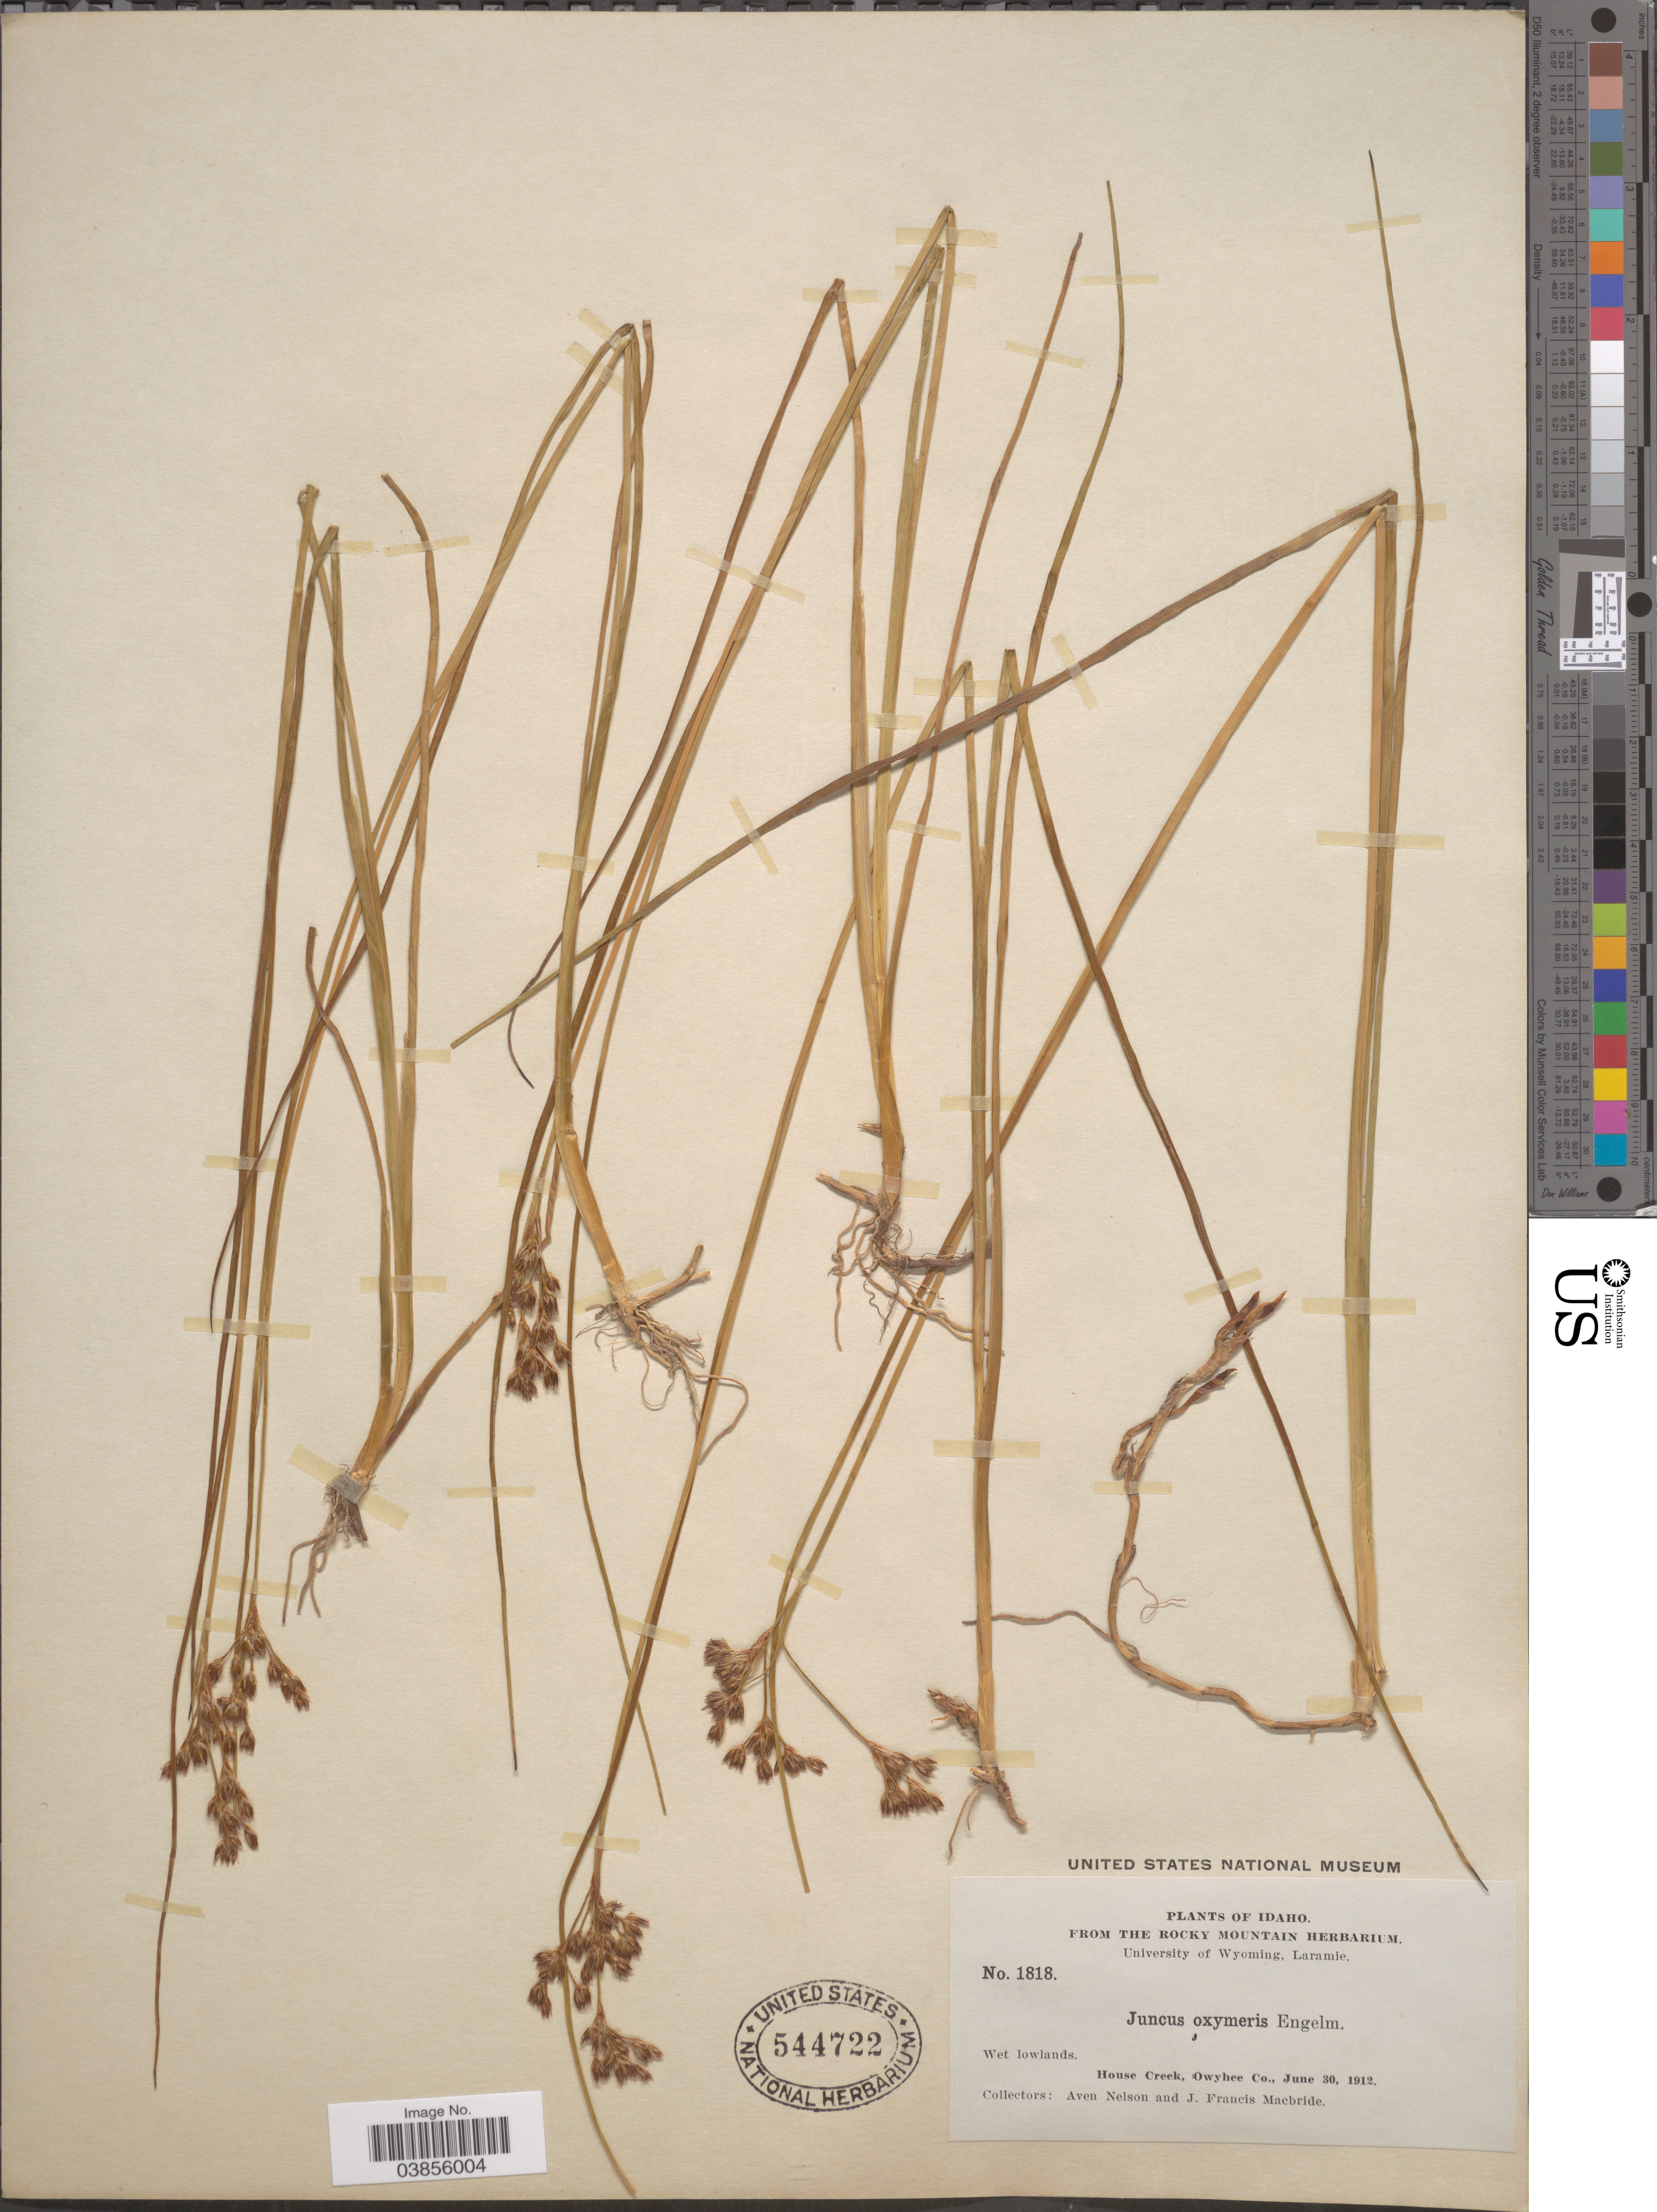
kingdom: Plantae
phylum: Tracheophyta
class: Liliopsida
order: Poales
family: Juncaceae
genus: Juncus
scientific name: Juncus oxymeris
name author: Engelm.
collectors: A. Nelson & J. F. Macbride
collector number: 1818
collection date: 1912-06-30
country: United States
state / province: Idaho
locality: House Creek, Owyhee Co.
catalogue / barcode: US 544722